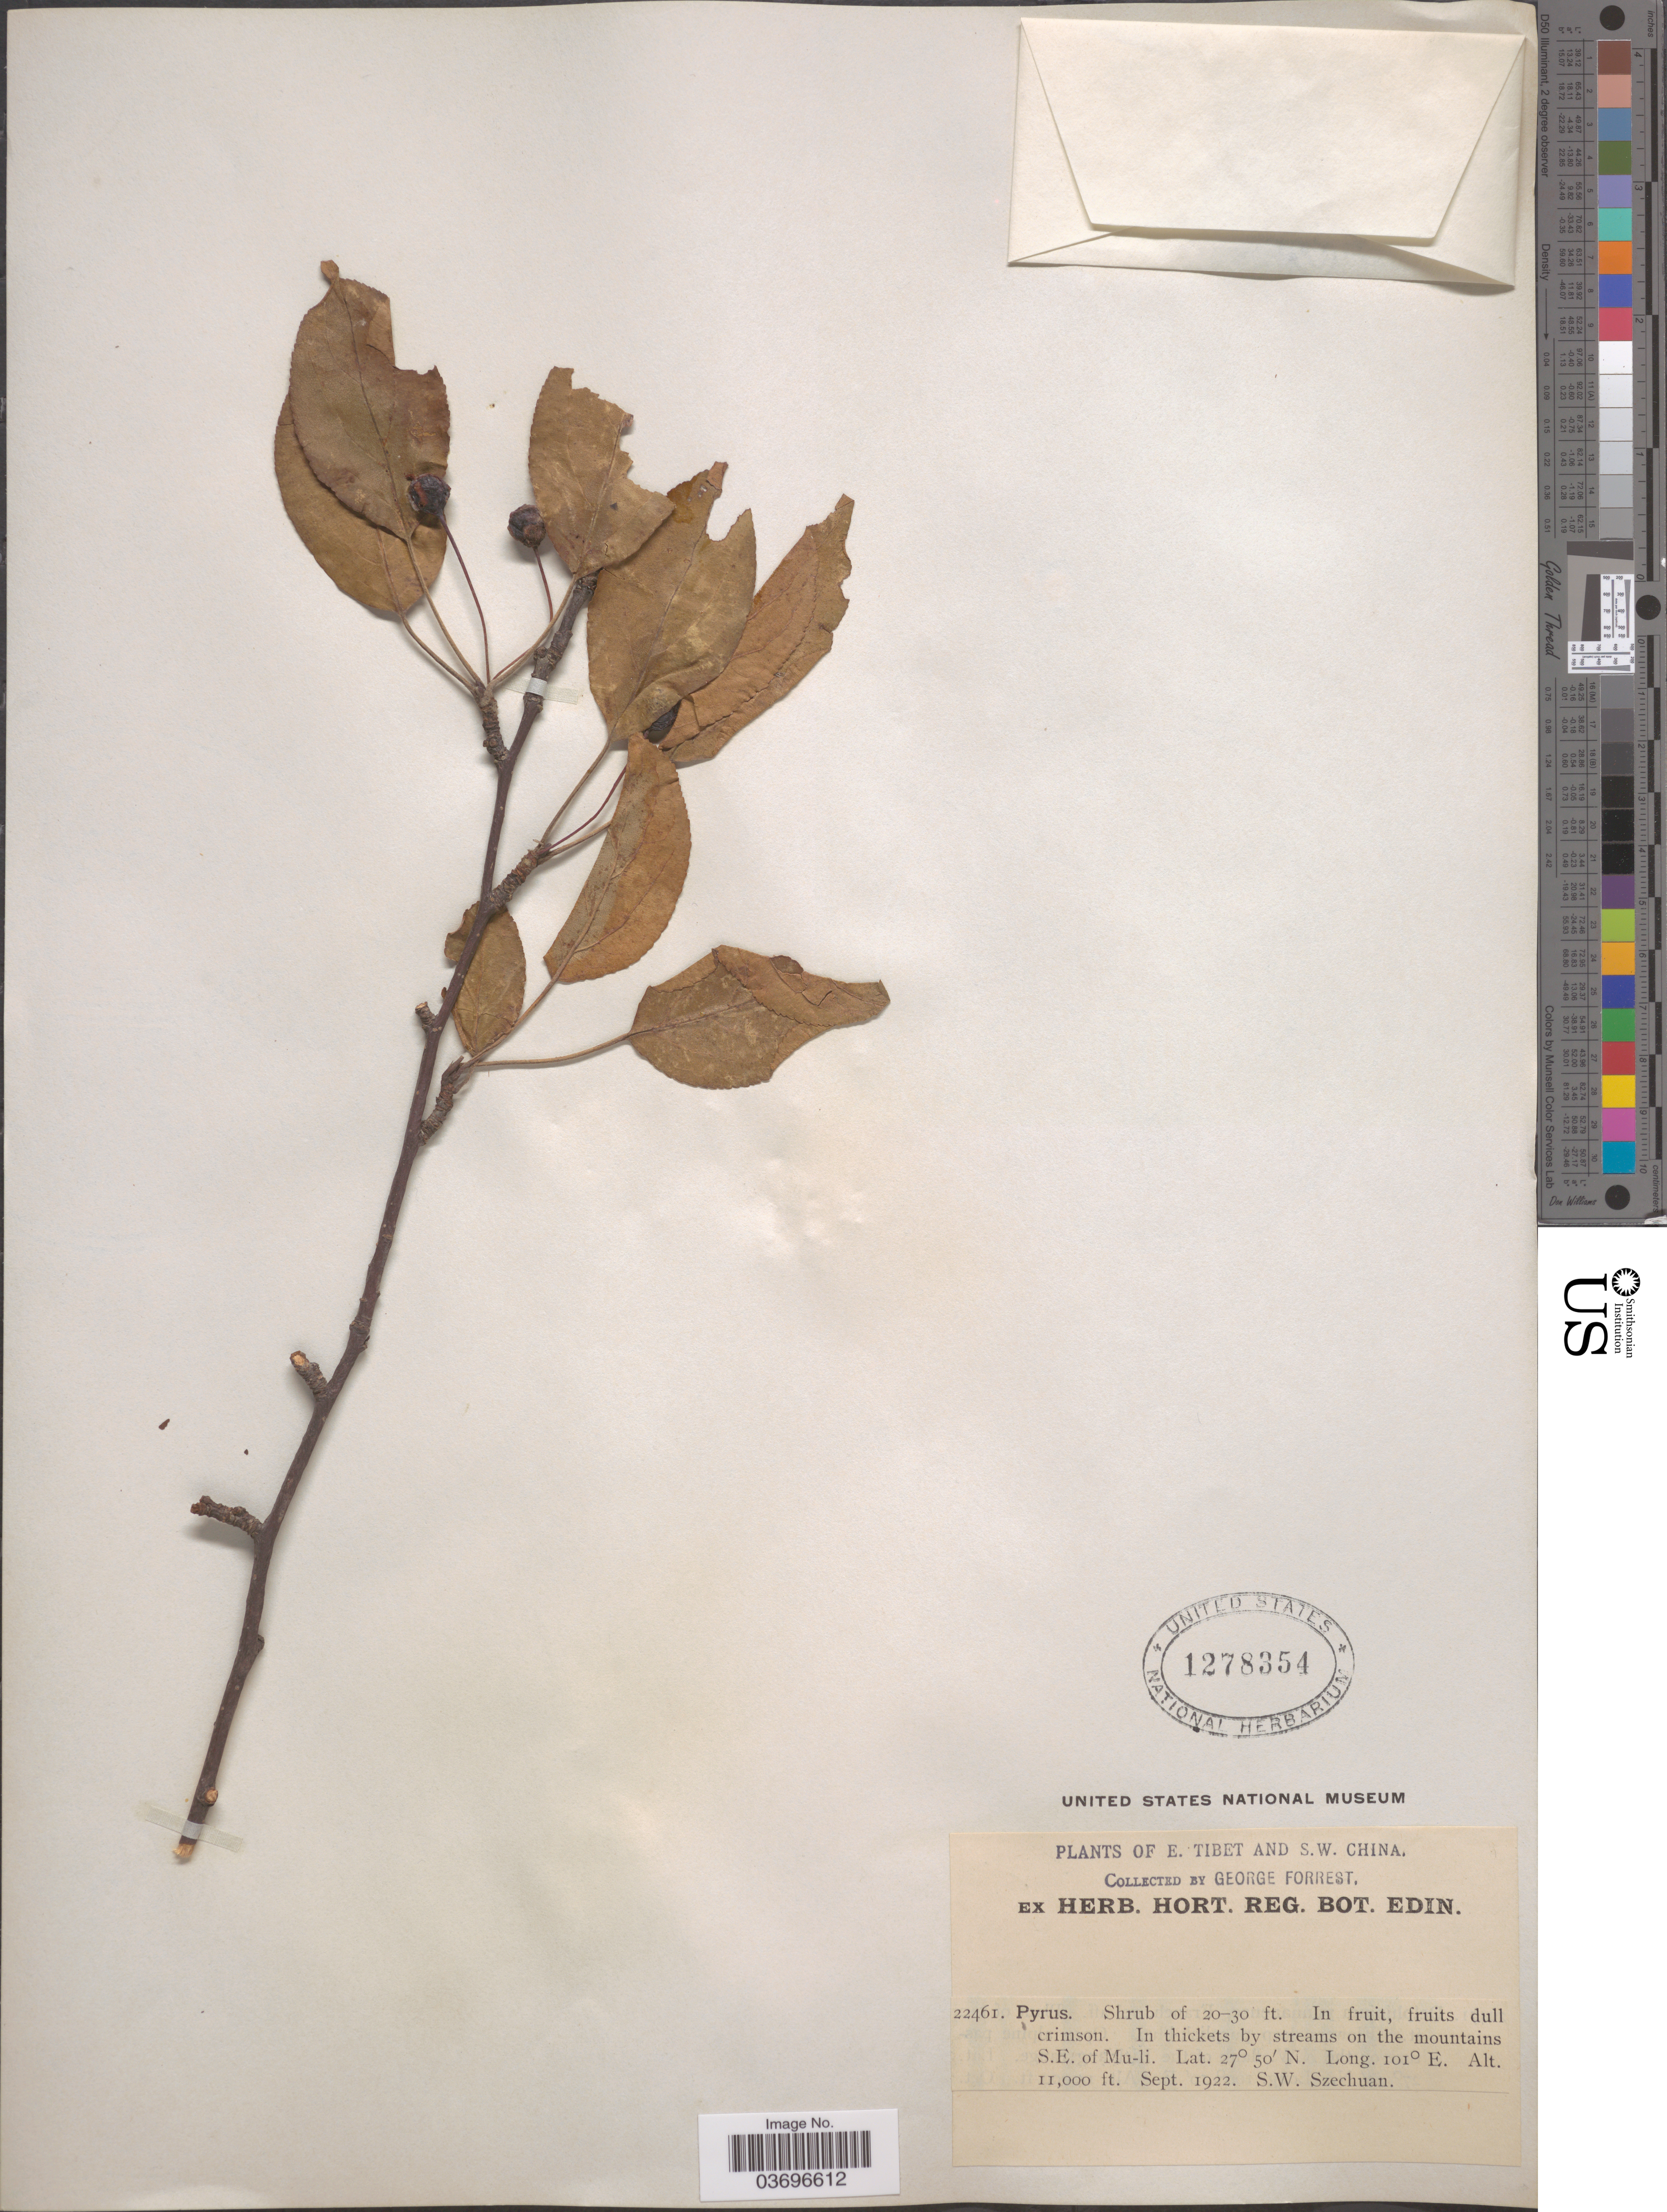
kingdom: Plantae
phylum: Tracheophyta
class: Magnoliopsida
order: Rosales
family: Rosaceae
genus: Pyrus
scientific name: Pyrus sp.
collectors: G. Forrest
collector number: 22461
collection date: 1922-09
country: China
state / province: Sichuan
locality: S. W China. In thickets by streams on the mountains S.E. of Mu-li. S.W. Szechuan.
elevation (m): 3353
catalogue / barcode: US 1278354